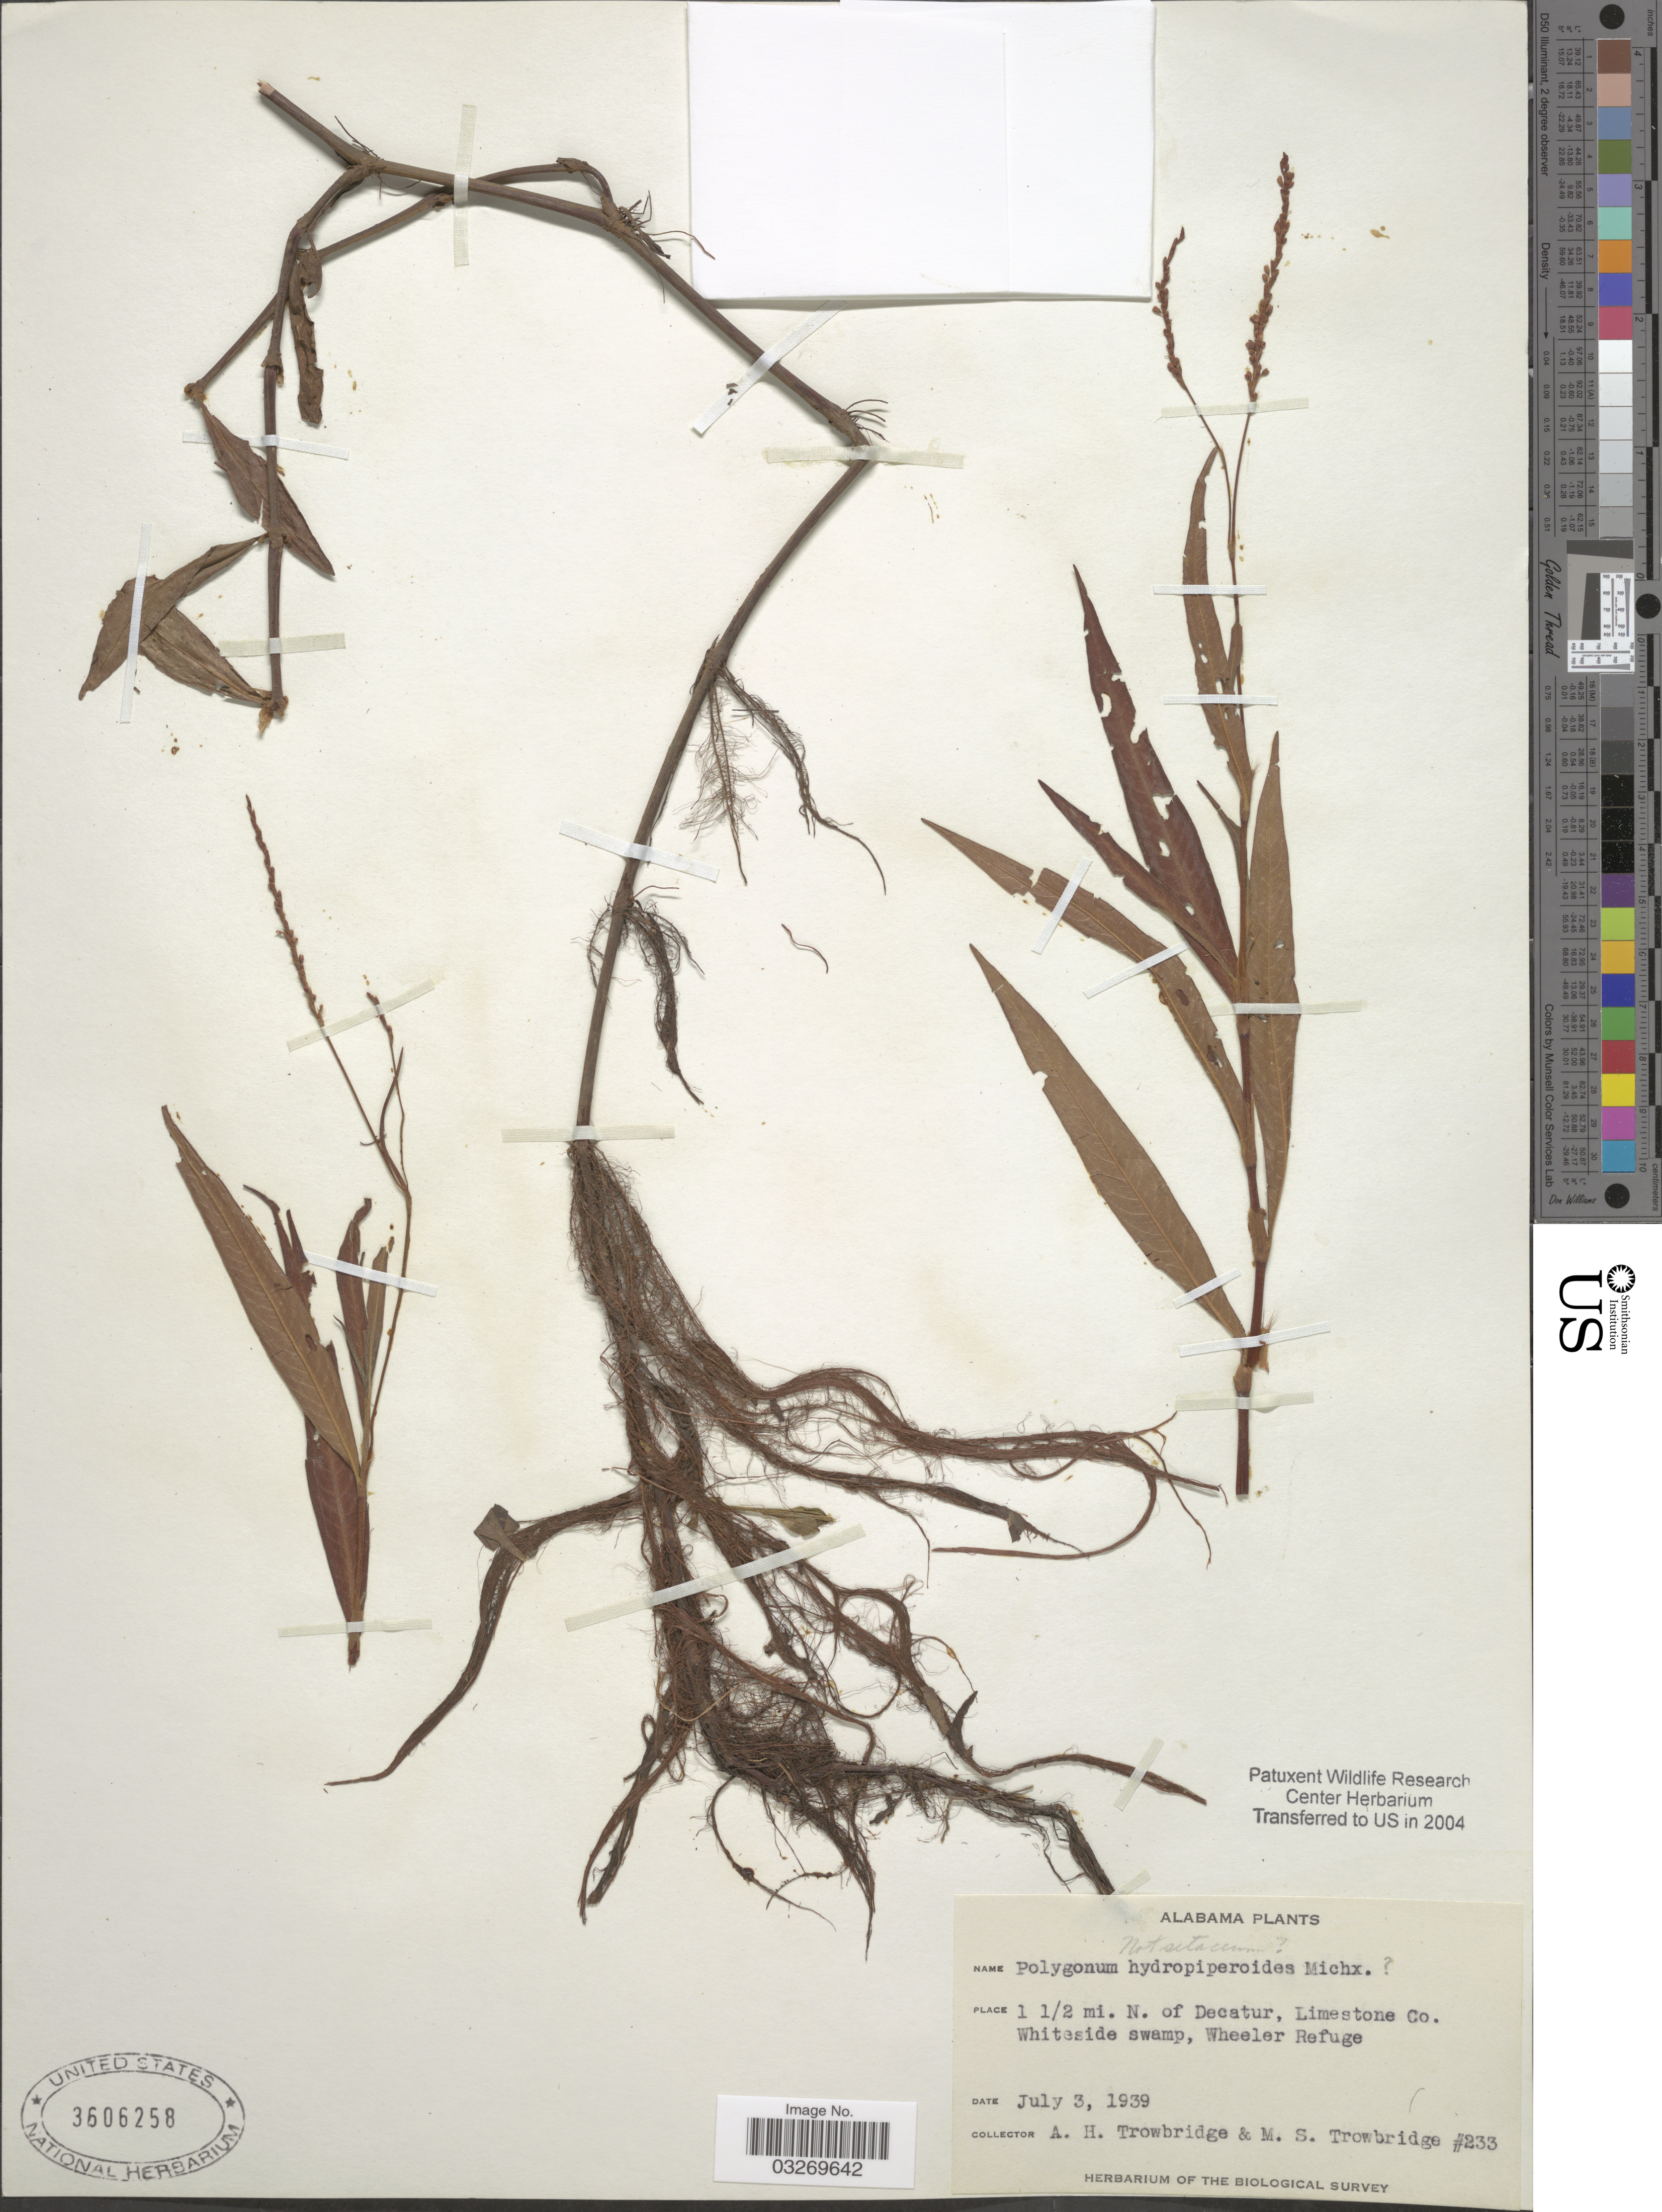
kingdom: Plantae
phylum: Tracheophyta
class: Magnoliopsida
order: Caryophyllales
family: Polygonaceae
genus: Polygonum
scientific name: Polygonum hydropiperoides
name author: Michx.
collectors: A. H. Trowbridge & M. Trowbridge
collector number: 233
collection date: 1939-07-03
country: United States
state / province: Alabama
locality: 1½ mi. N. of Decatur, Limestone Co. Whiteside swamp, Wheeler Refuge.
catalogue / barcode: US 3606258